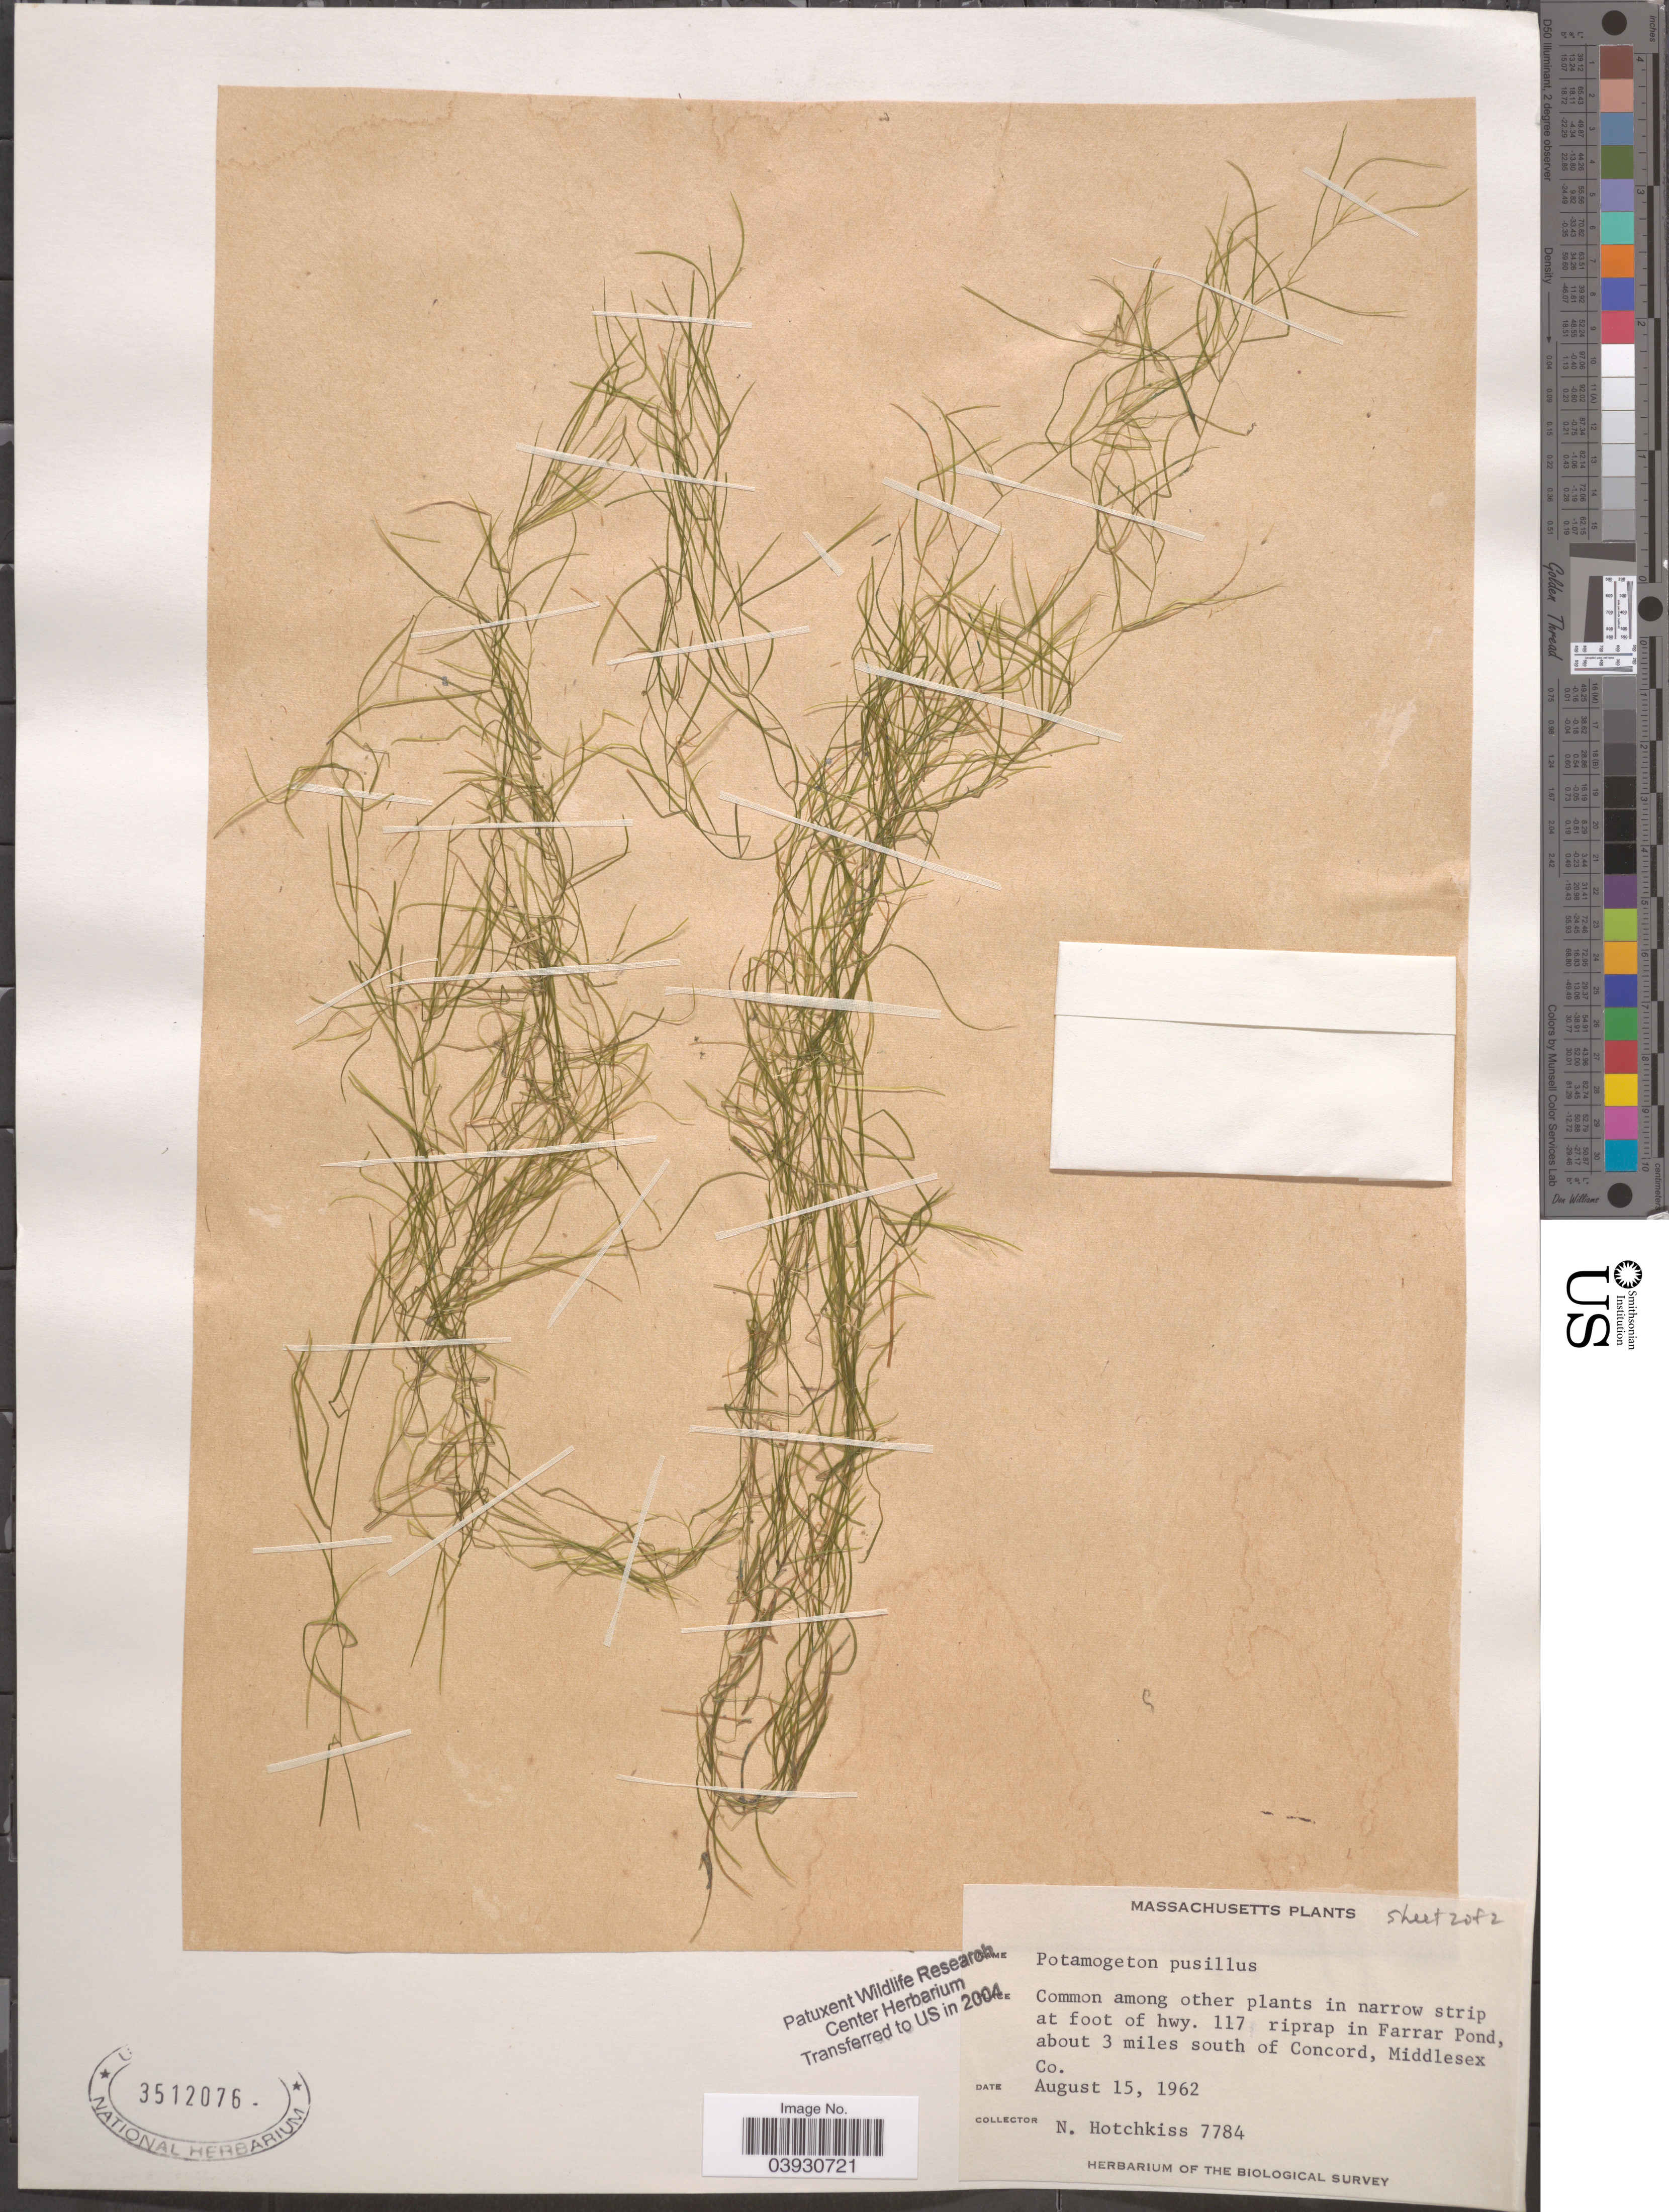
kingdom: Plantae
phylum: Tracheophyta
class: Liliopsida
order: Alismatales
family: Potamogetonaceae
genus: Potamogeton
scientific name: Potamogeton pusillus var. pusillus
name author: L.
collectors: N. Hotchkiss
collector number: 7784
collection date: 1962-08-15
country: United States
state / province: Massachusetts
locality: At foot of hwy. 117 riprap in Farrar Pond, about 3 miles south of Concord, Middlesex Co.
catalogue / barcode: US 3512076